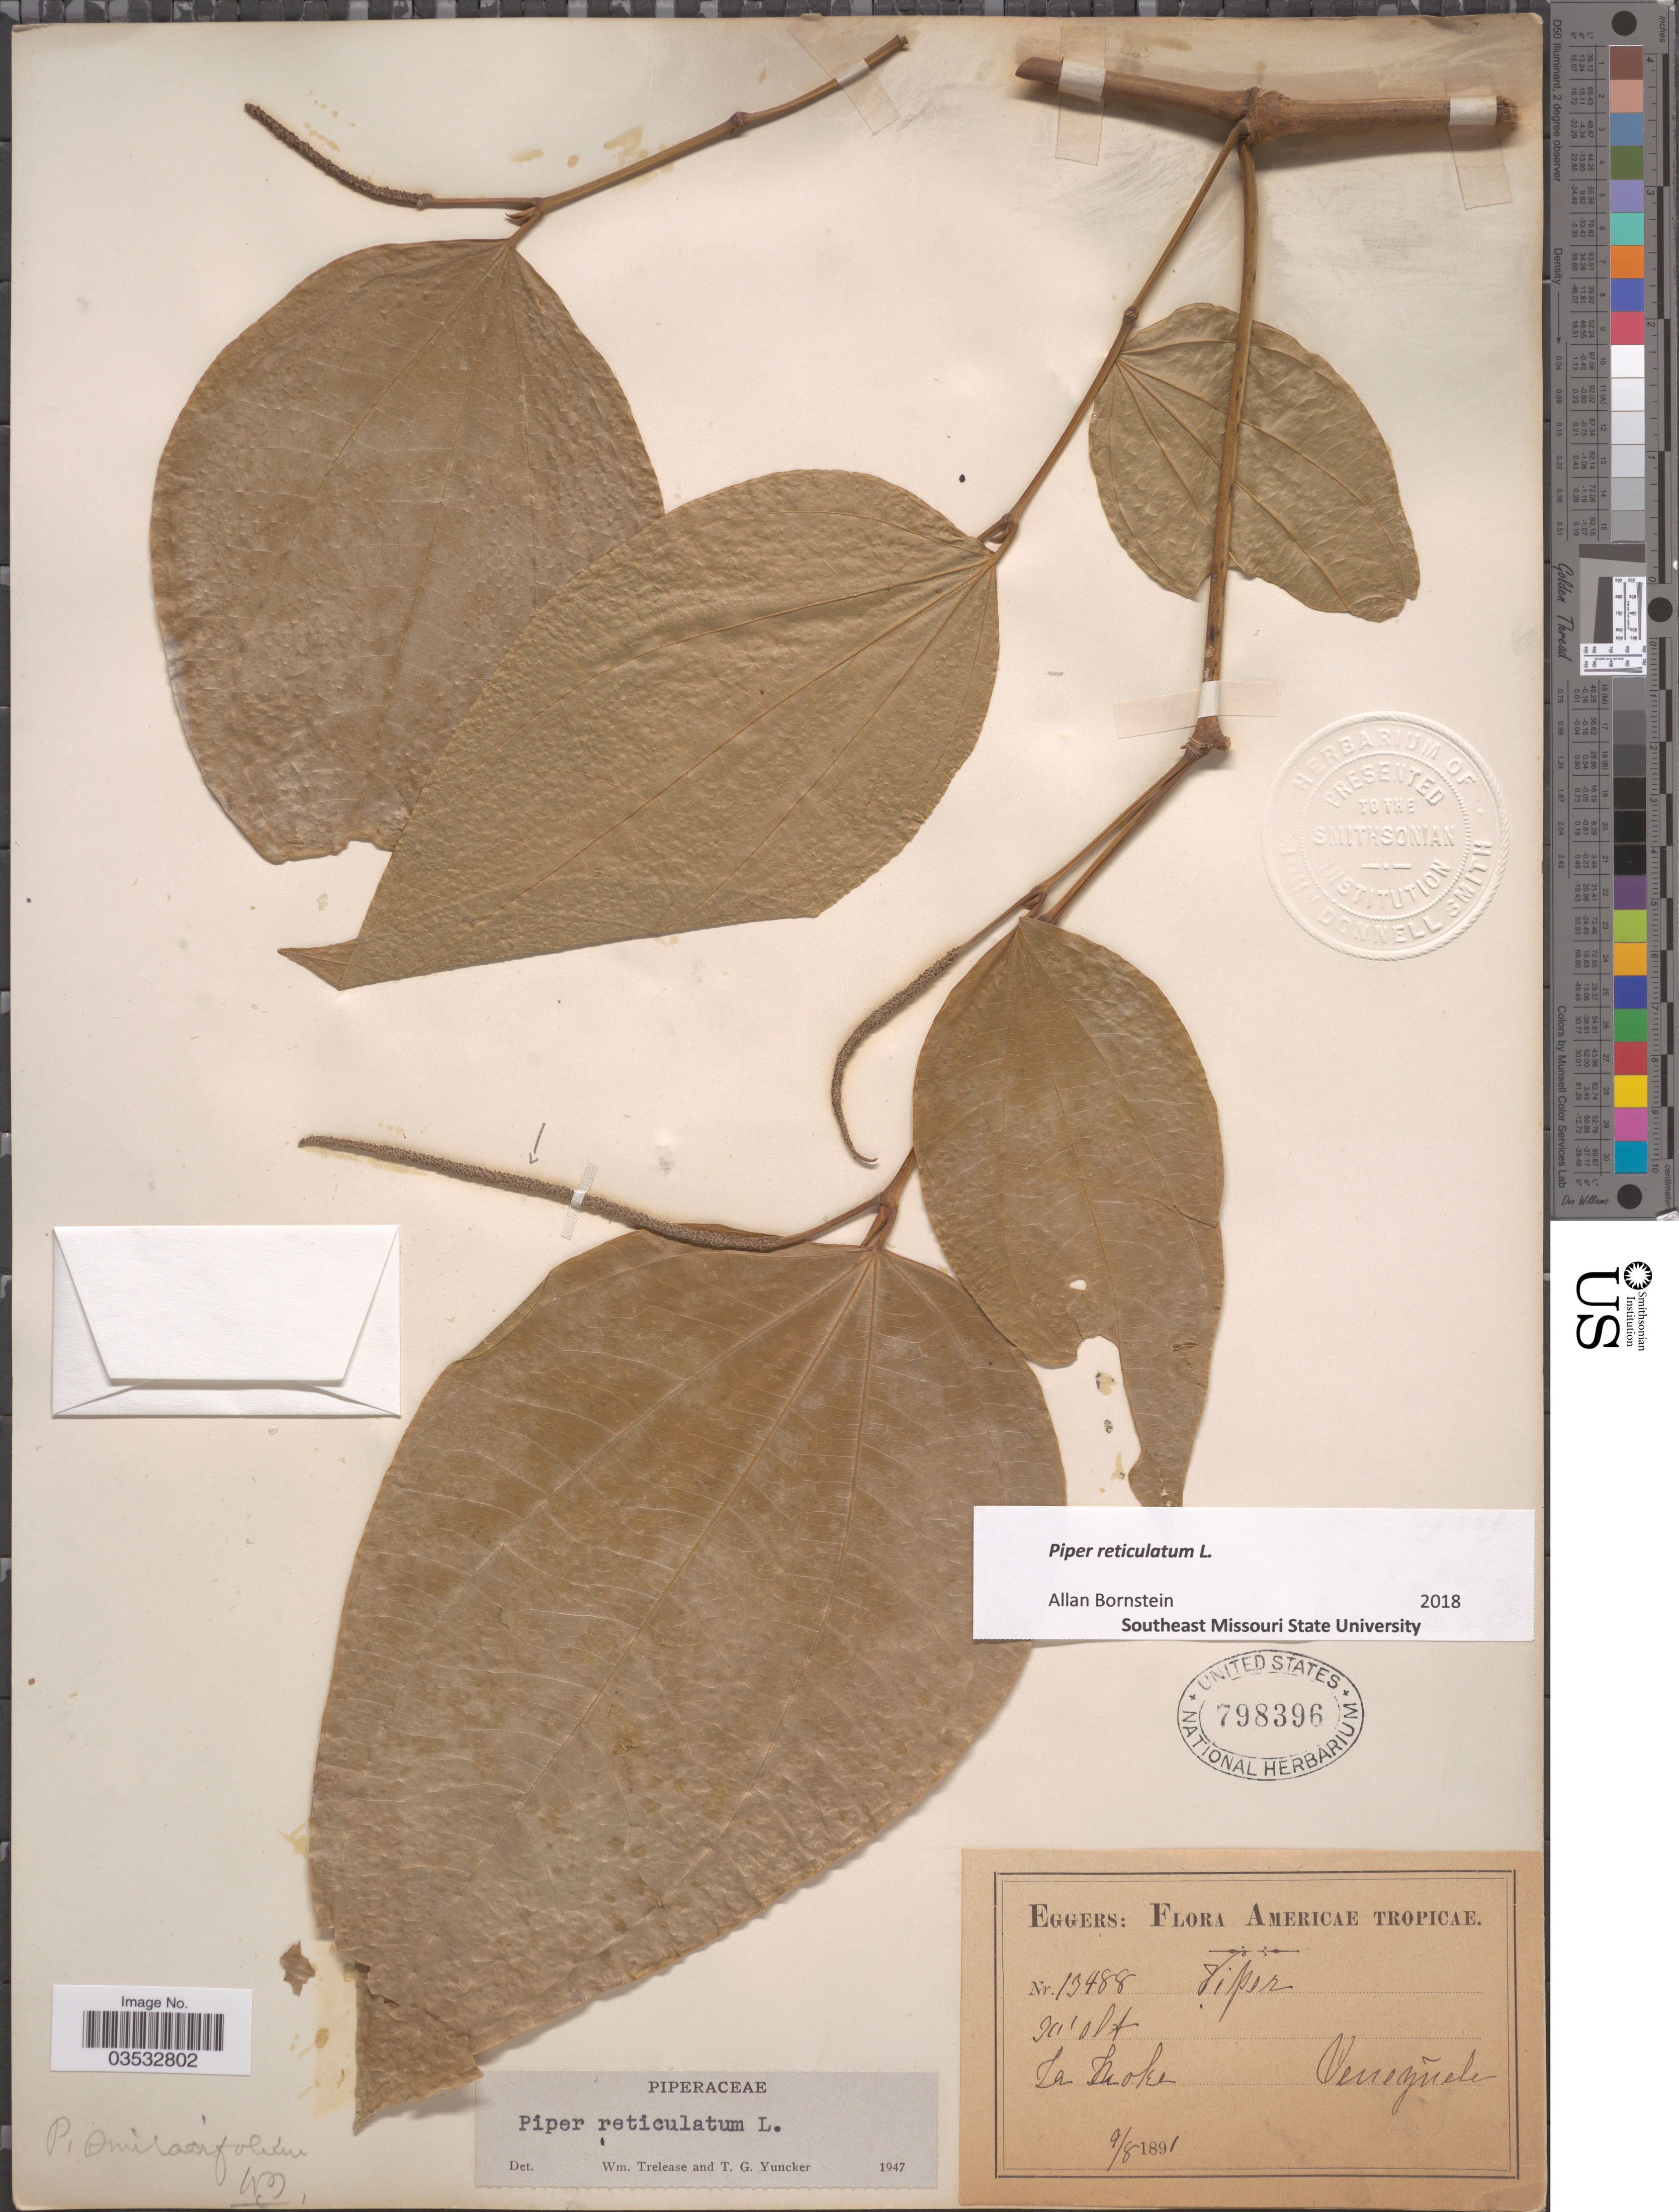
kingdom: Plantae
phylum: Tracheophyta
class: Magnoliopsida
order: Piperales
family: Piperaceae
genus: Piper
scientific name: Piper reticulatum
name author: L.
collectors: -. Eggers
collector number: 13488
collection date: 1891-08-09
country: Venezuela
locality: La Moke.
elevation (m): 9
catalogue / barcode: US 798396